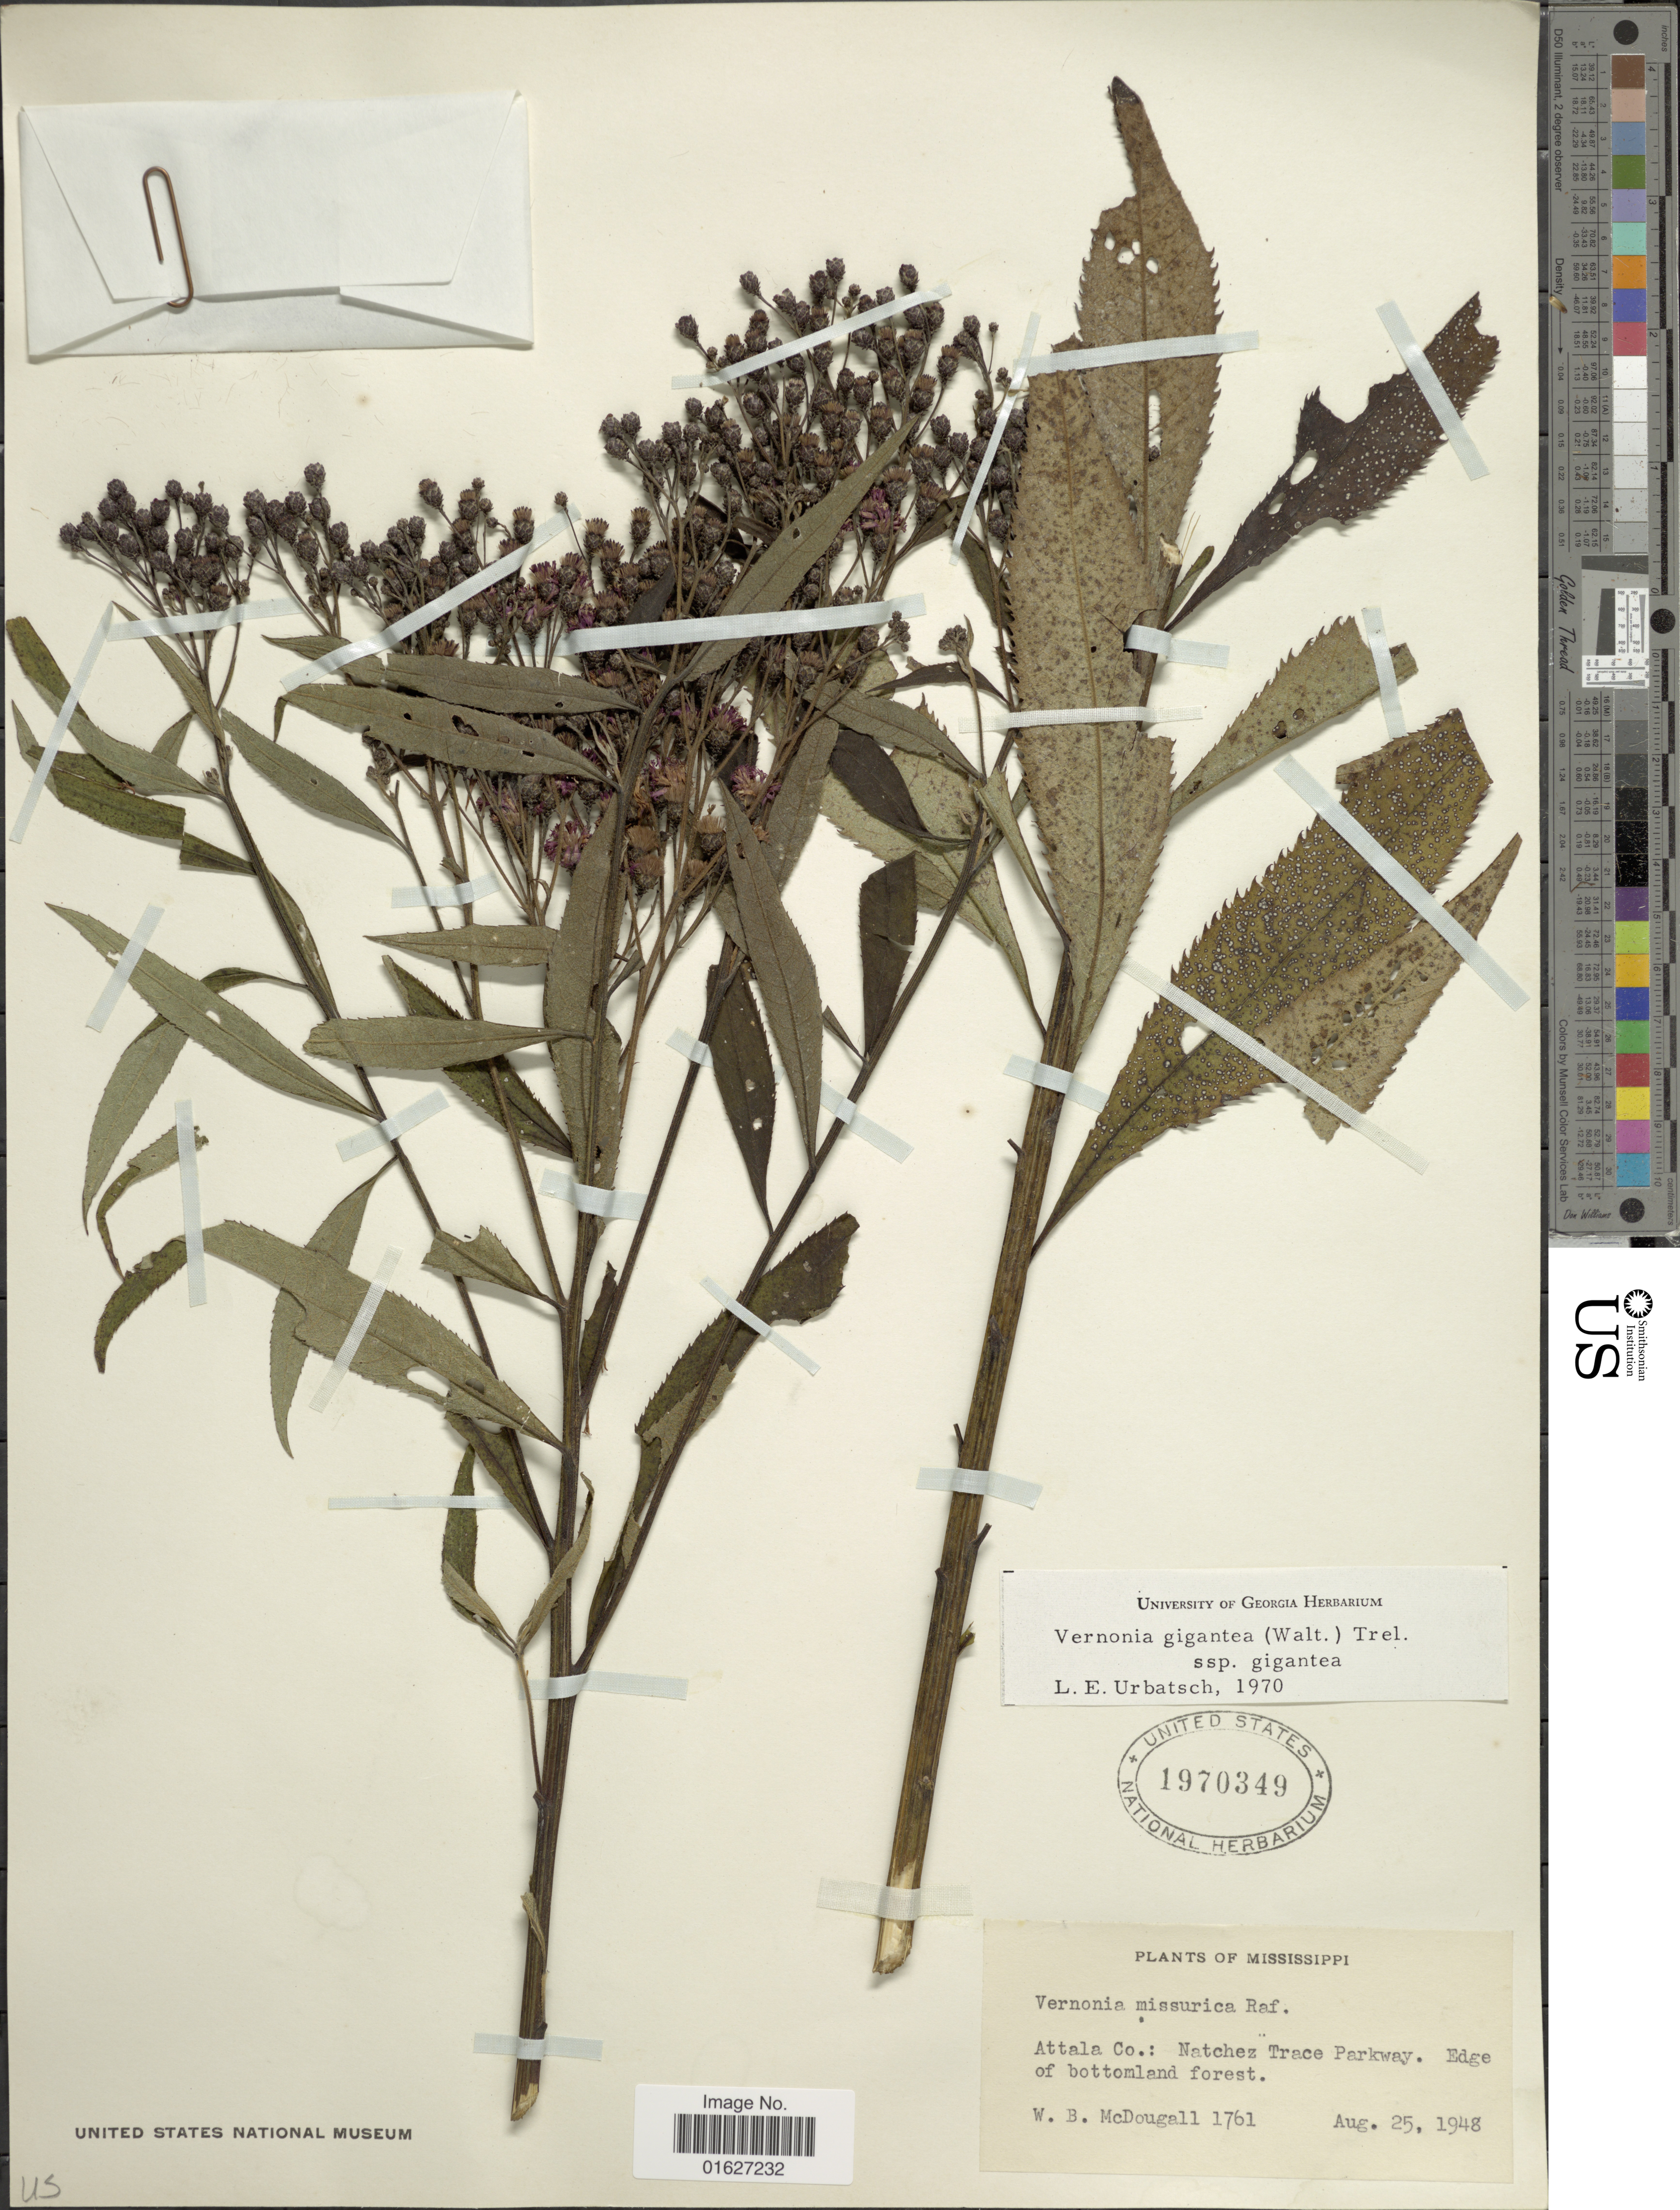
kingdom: Plantae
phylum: Tracheophyta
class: Magnoliopsida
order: Asterales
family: Asteraceae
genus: Vernonia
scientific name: Vernonia gigantea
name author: (Walter) Trel.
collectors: W. B. McDougall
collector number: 1761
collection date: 1948-08-25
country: United States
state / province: Mississippi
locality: Mississippi. Attala Co.: Natchez Trace Parkway. Edge of bottomland forest.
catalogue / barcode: US 1970349